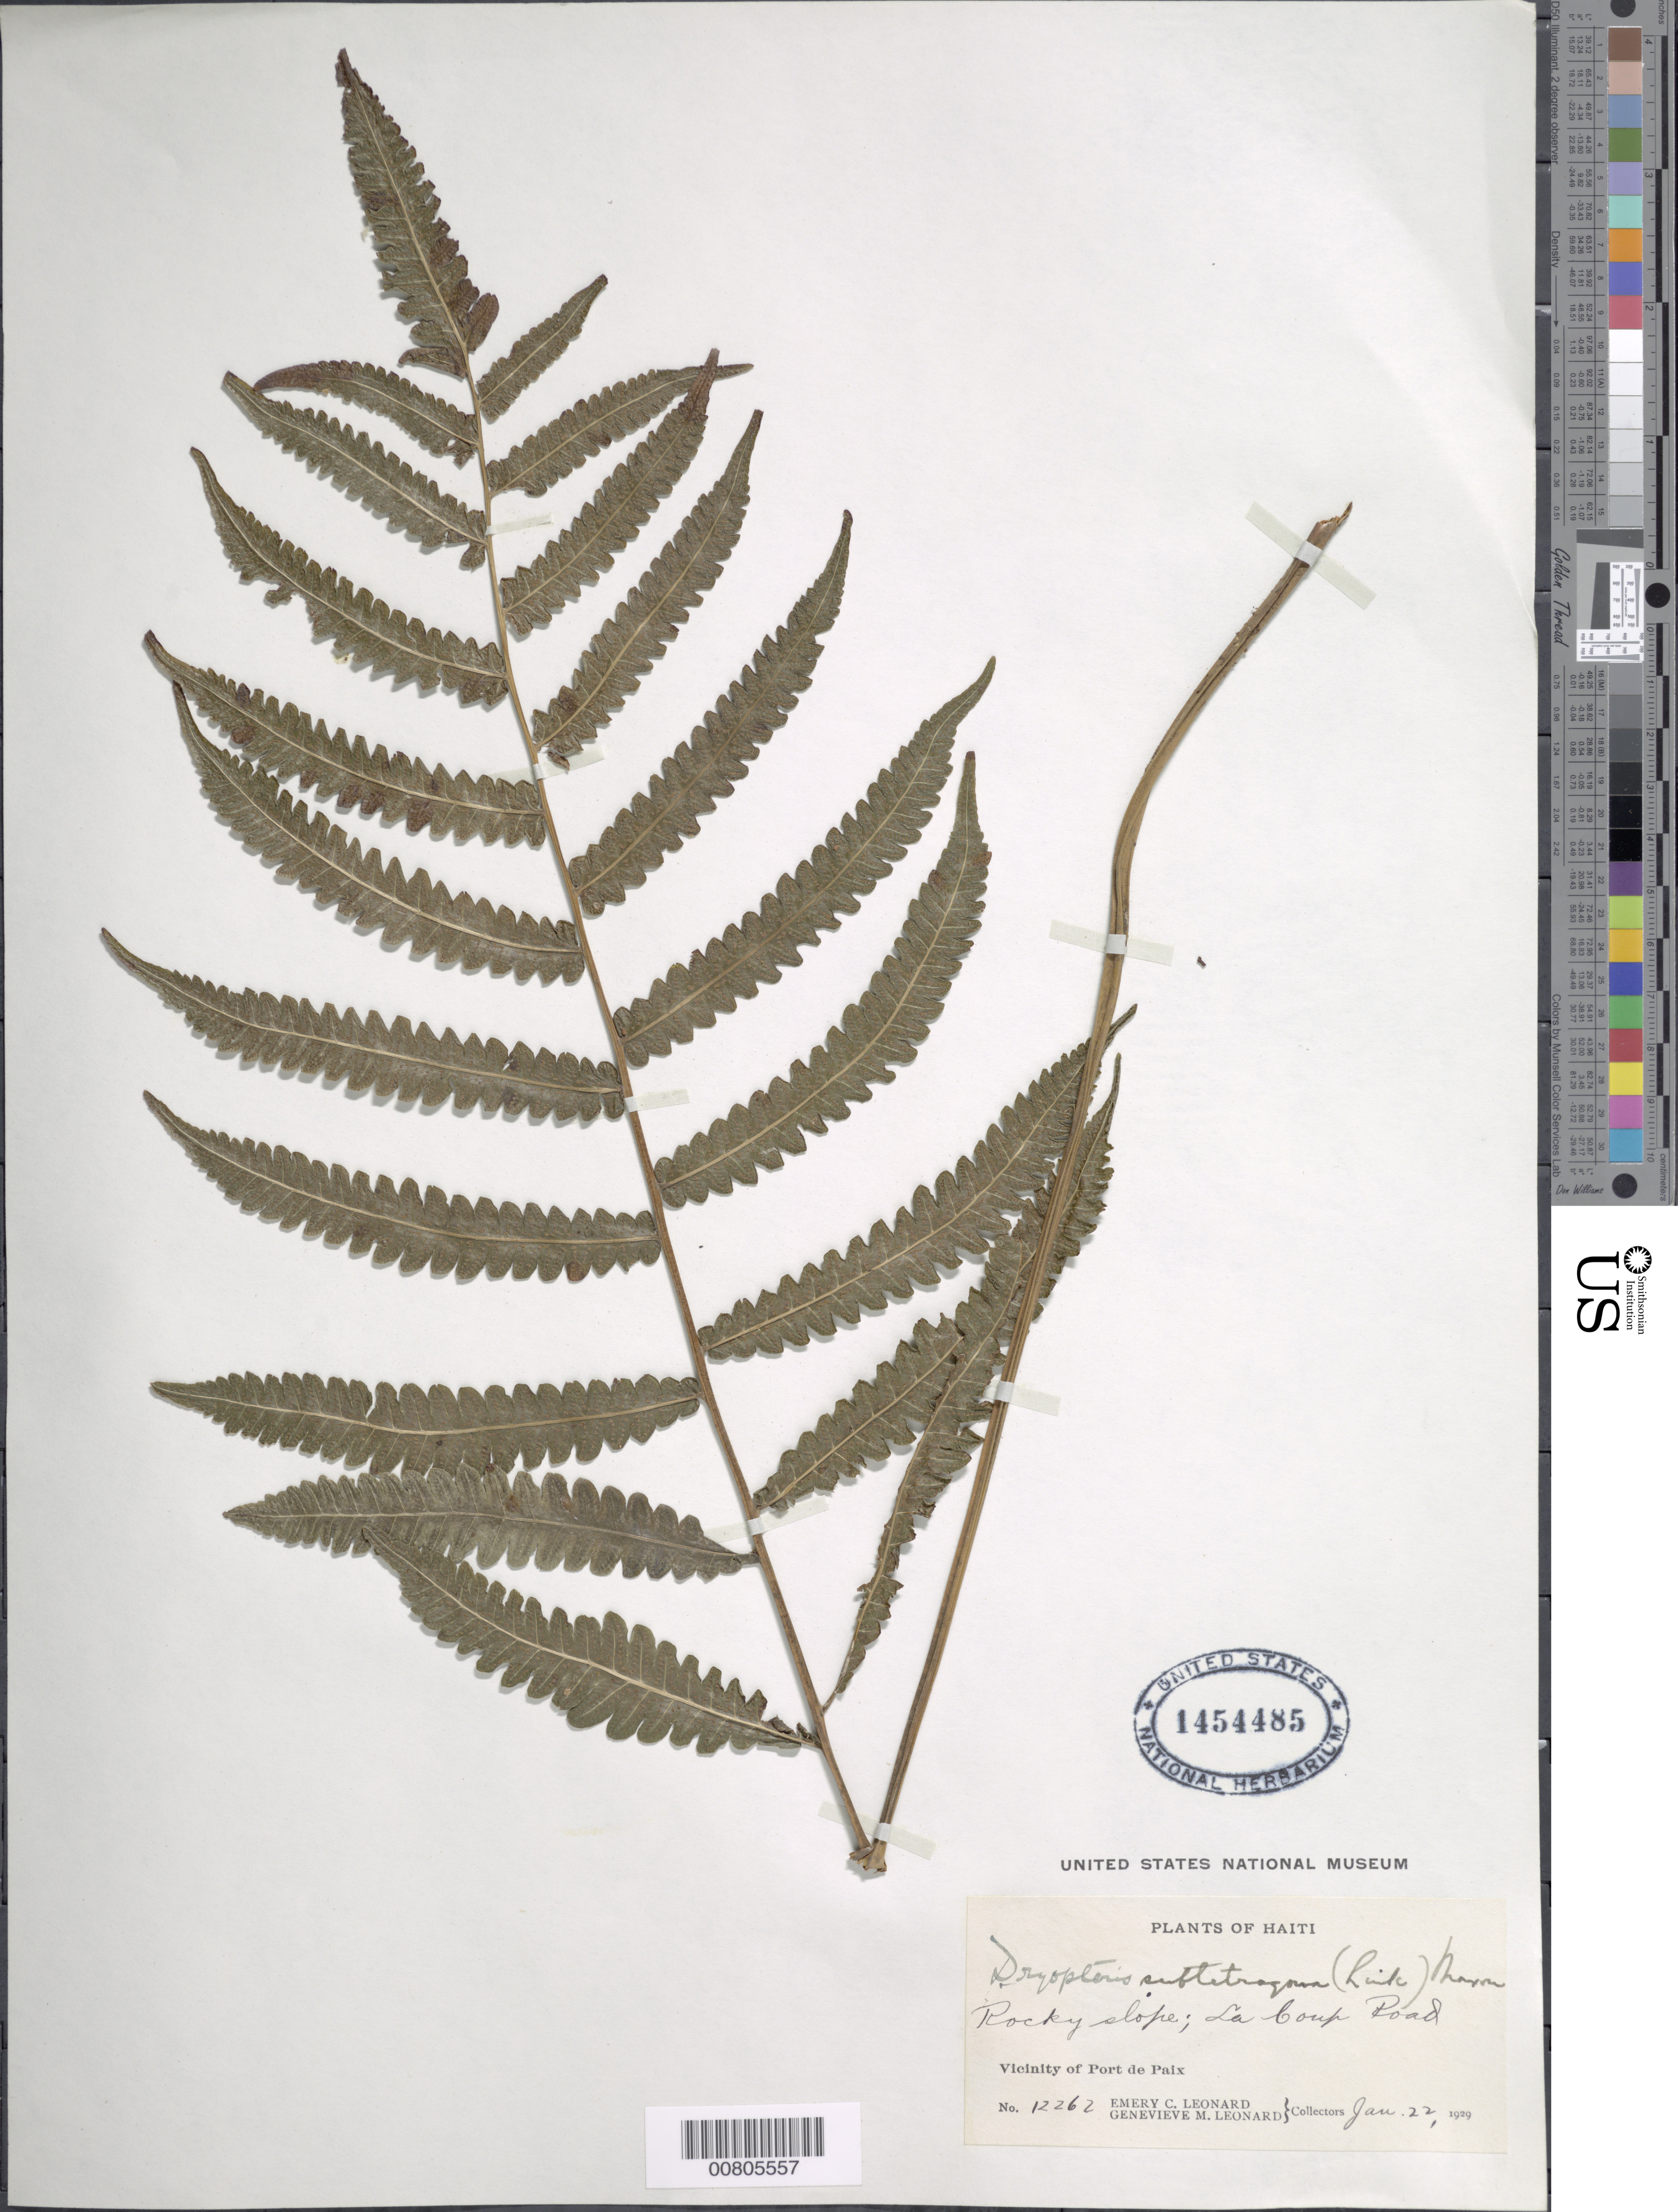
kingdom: Plantae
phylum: Tracheophyta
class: Polypodiopsida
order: Polypodiales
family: Thelypteridaceae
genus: Goniopteris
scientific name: Goniopteris subtetragona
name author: (Link) Vareschi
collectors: E. C. Leonard & G. M. Leonard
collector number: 12262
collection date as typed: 22 Jan 1929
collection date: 1929-01-22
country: Haiti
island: Hispaniola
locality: Port de Paix, La Coup Road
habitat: Rocky slope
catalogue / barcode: US 1454485